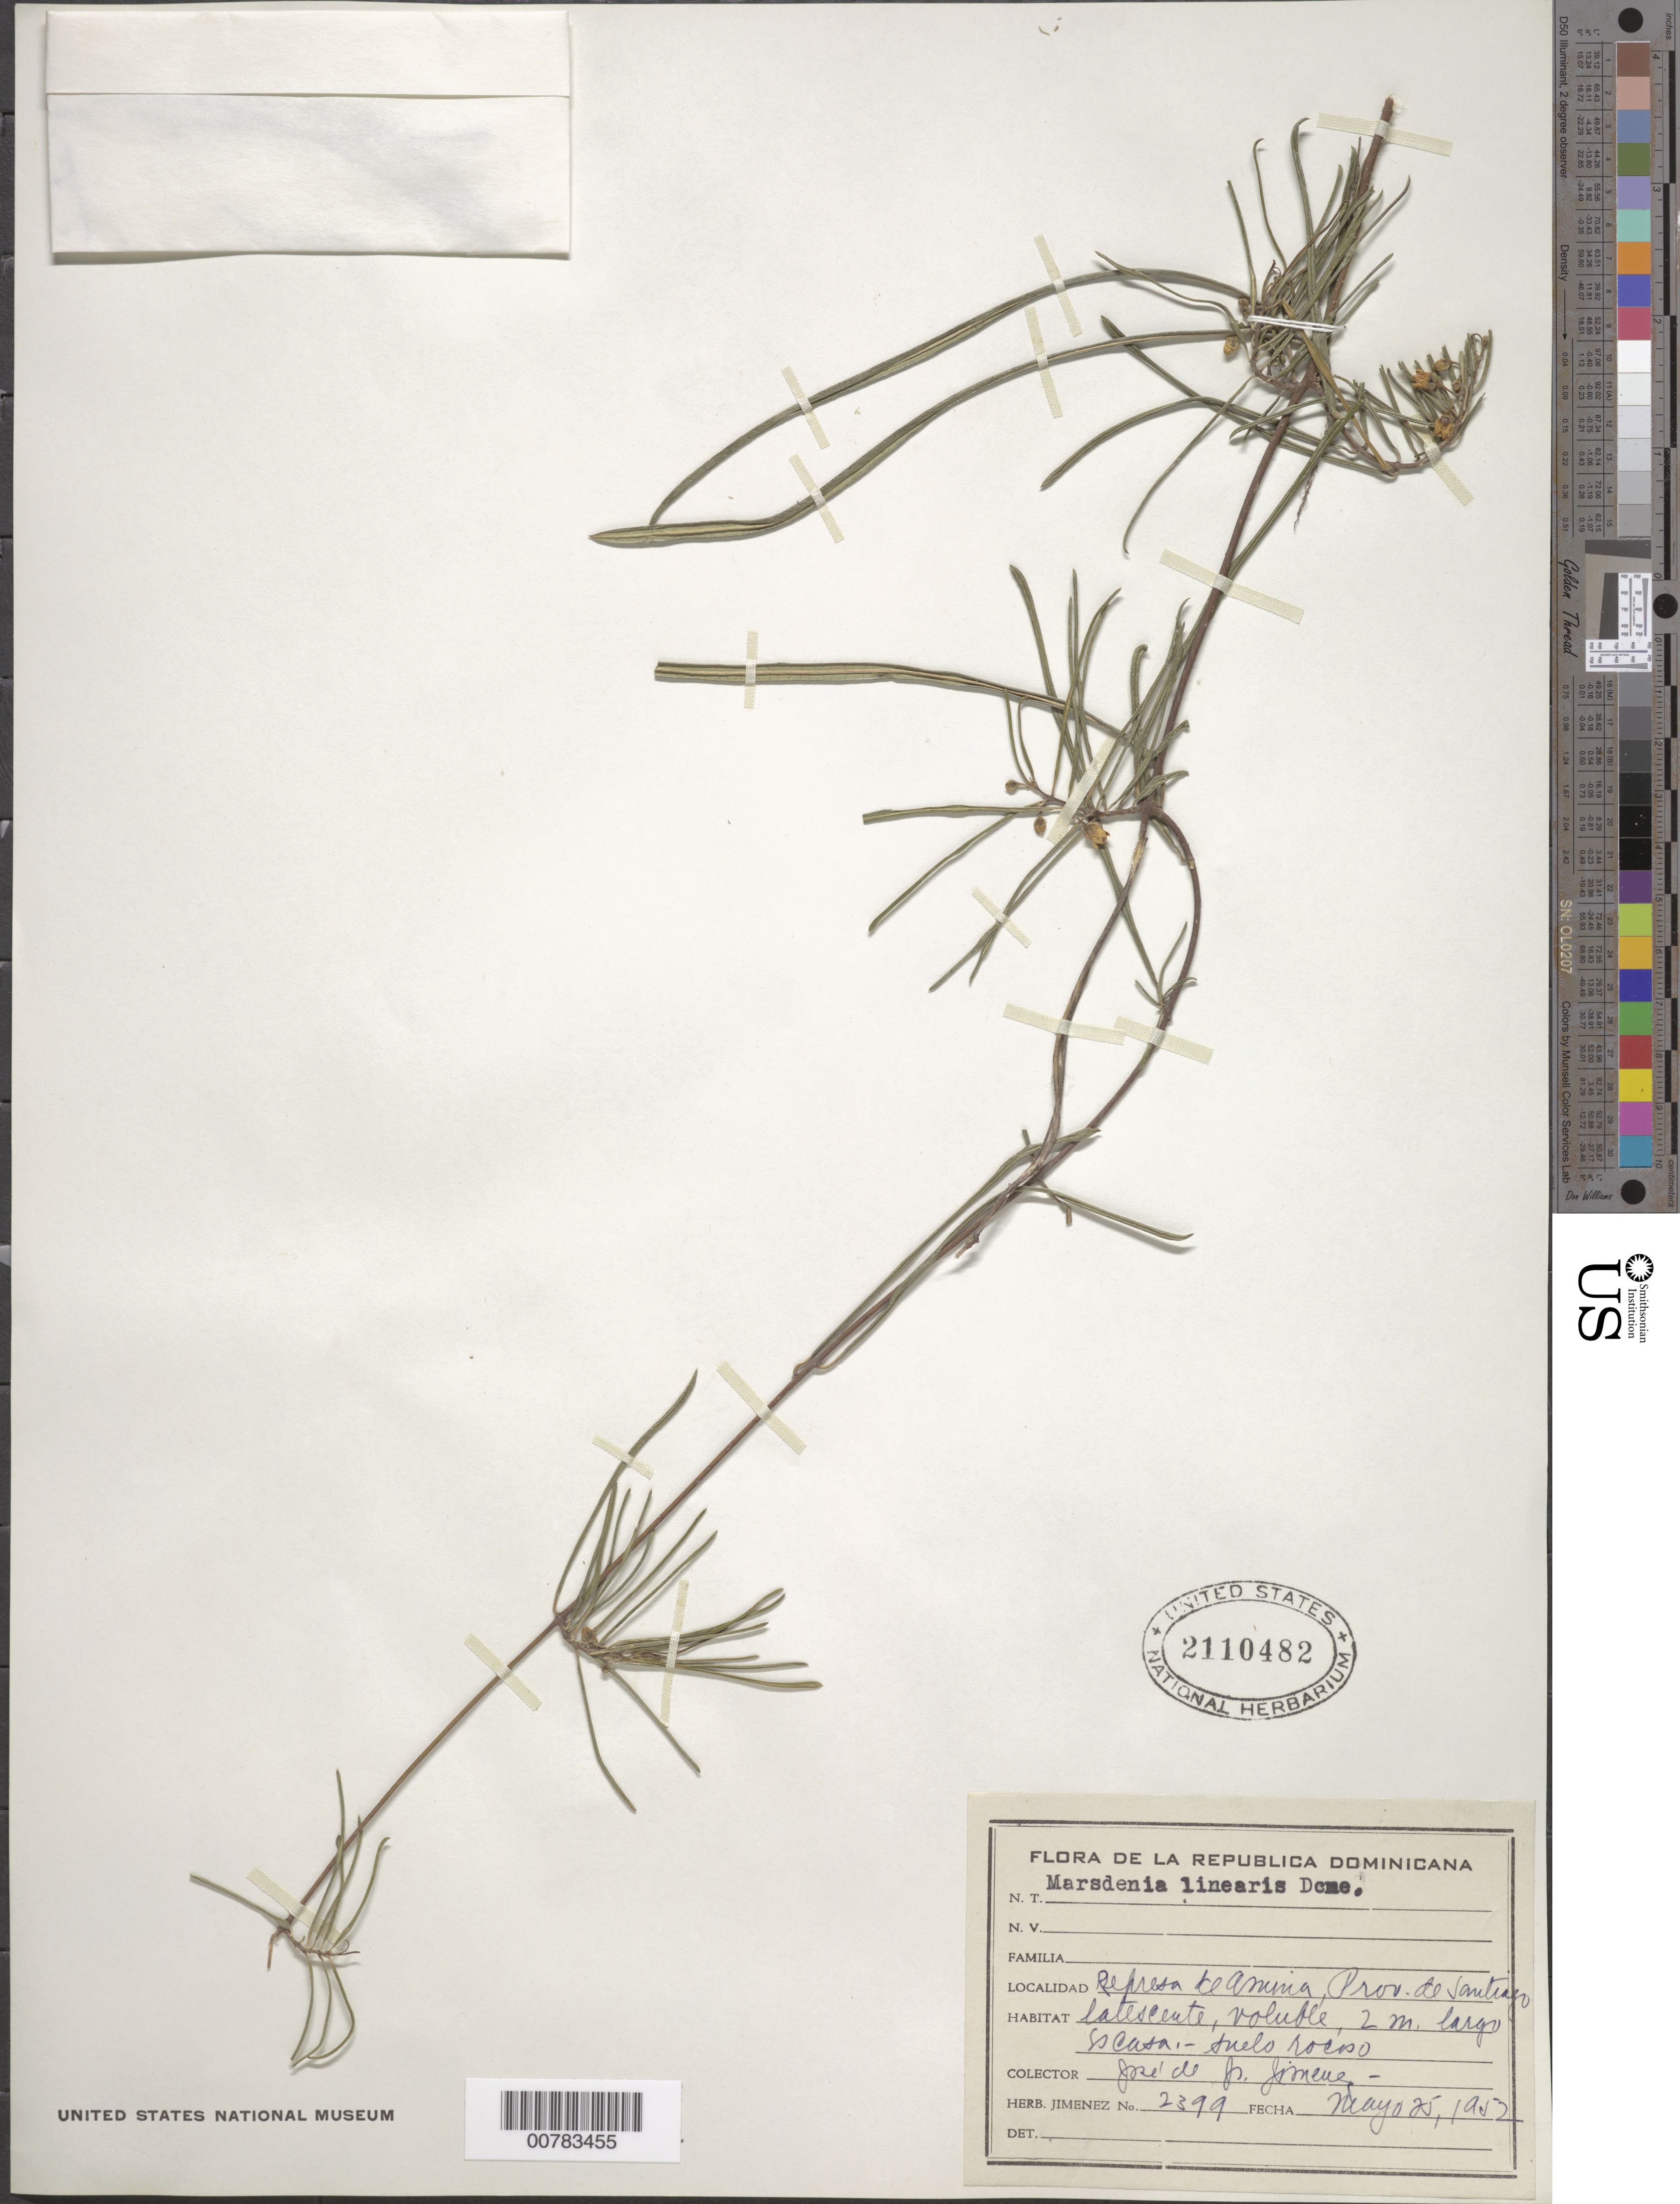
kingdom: Plantae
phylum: Tracheophyta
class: Magnoliopsida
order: Gentianales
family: Apocynaceae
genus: Marsdenia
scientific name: Marsdenia linearis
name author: Decne.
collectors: J. J. Jiménez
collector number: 2399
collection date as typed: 25 May 1952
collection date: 1952-05-25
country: Dominican Republic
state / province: Santiago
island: Hispaniola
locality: Represa de Amina.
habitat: Rocky soil.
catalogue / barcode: US 2110482